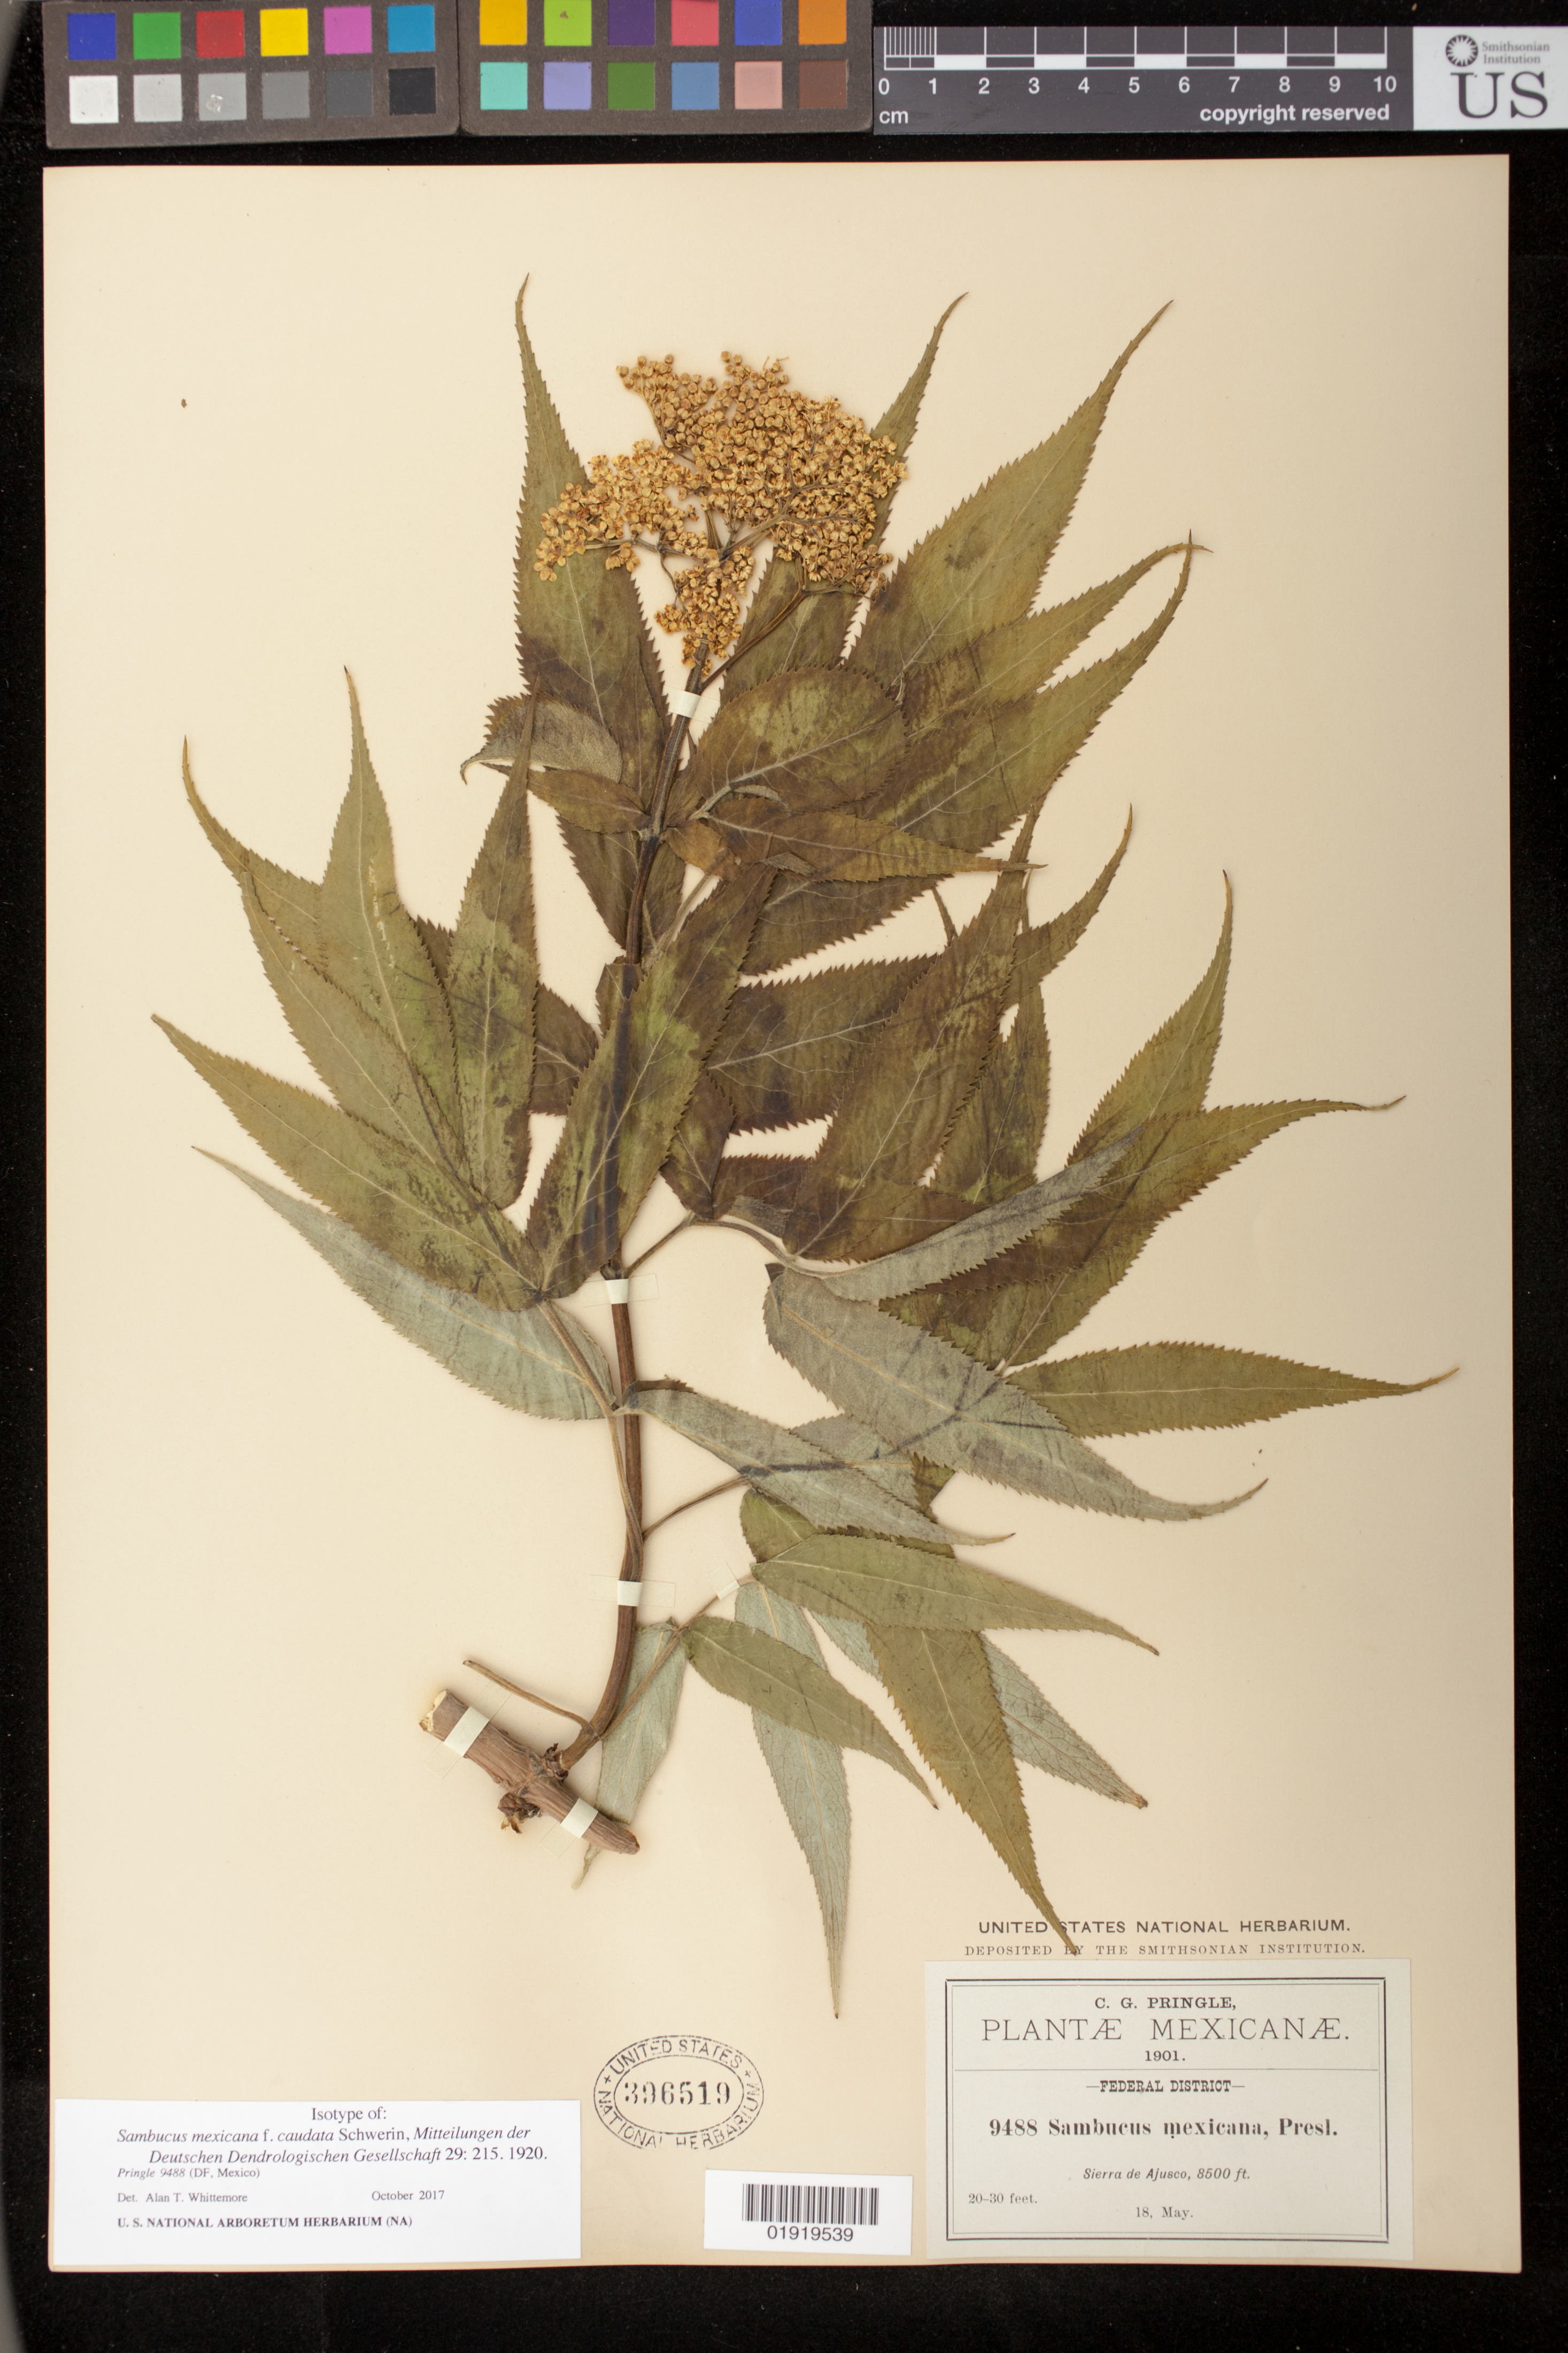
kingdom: Plantae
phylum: Tracheophyta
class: Magnoliopsida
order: Dipsacales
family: Viburnaceae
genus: Sambucus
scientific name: Sambucus mexicana f. caudata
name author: Schwer.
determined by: Whittemore, A. T.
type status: Isotype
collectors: C. G. Pringle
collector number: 9488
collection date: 1901-05-18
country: Mexico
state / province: Distrito Federal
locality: Sierra de Ajusco.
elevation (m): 2591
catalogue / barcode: US 396519